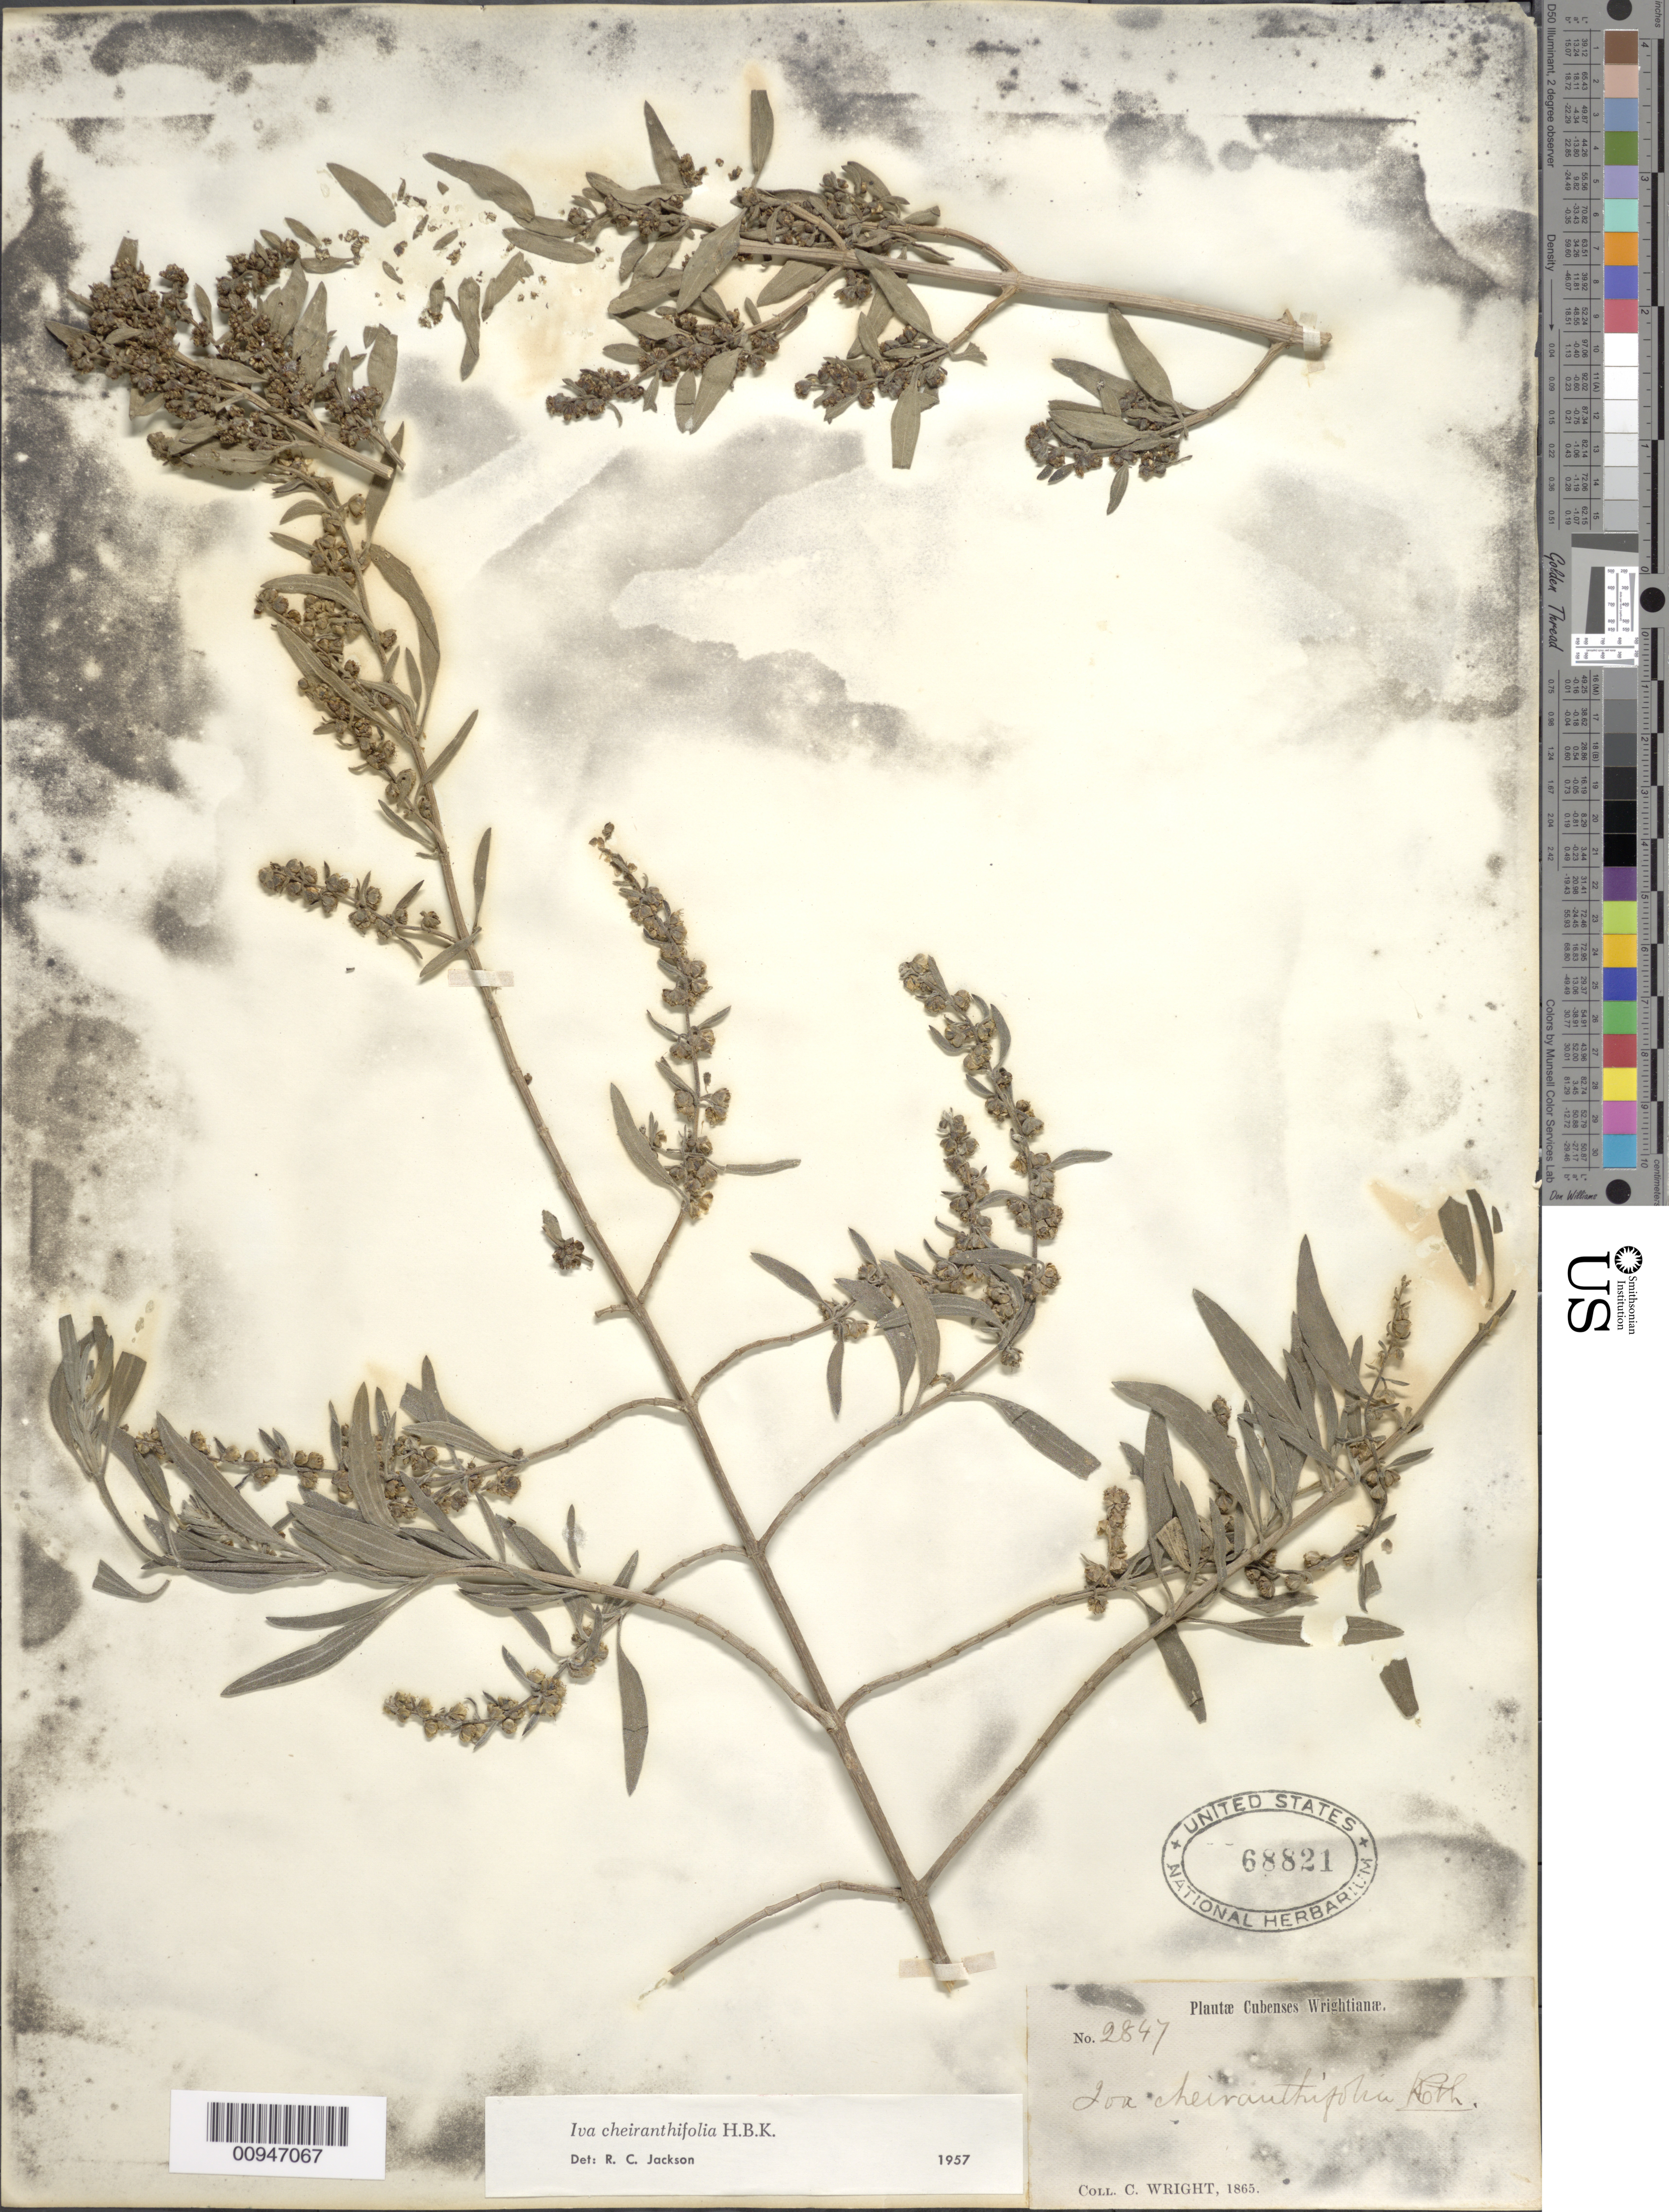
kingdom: Plantae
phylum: Tracheophyta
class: Magnoliopsida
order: Asterales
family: Asteraceae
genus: Iva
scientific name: Iva cheiranthifolia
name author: Kunth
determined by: Jackson, R. C.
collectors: C. Wright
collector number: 2847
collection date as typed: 1865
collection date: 1865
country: Cuba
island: Cuba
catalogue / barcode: US 68821